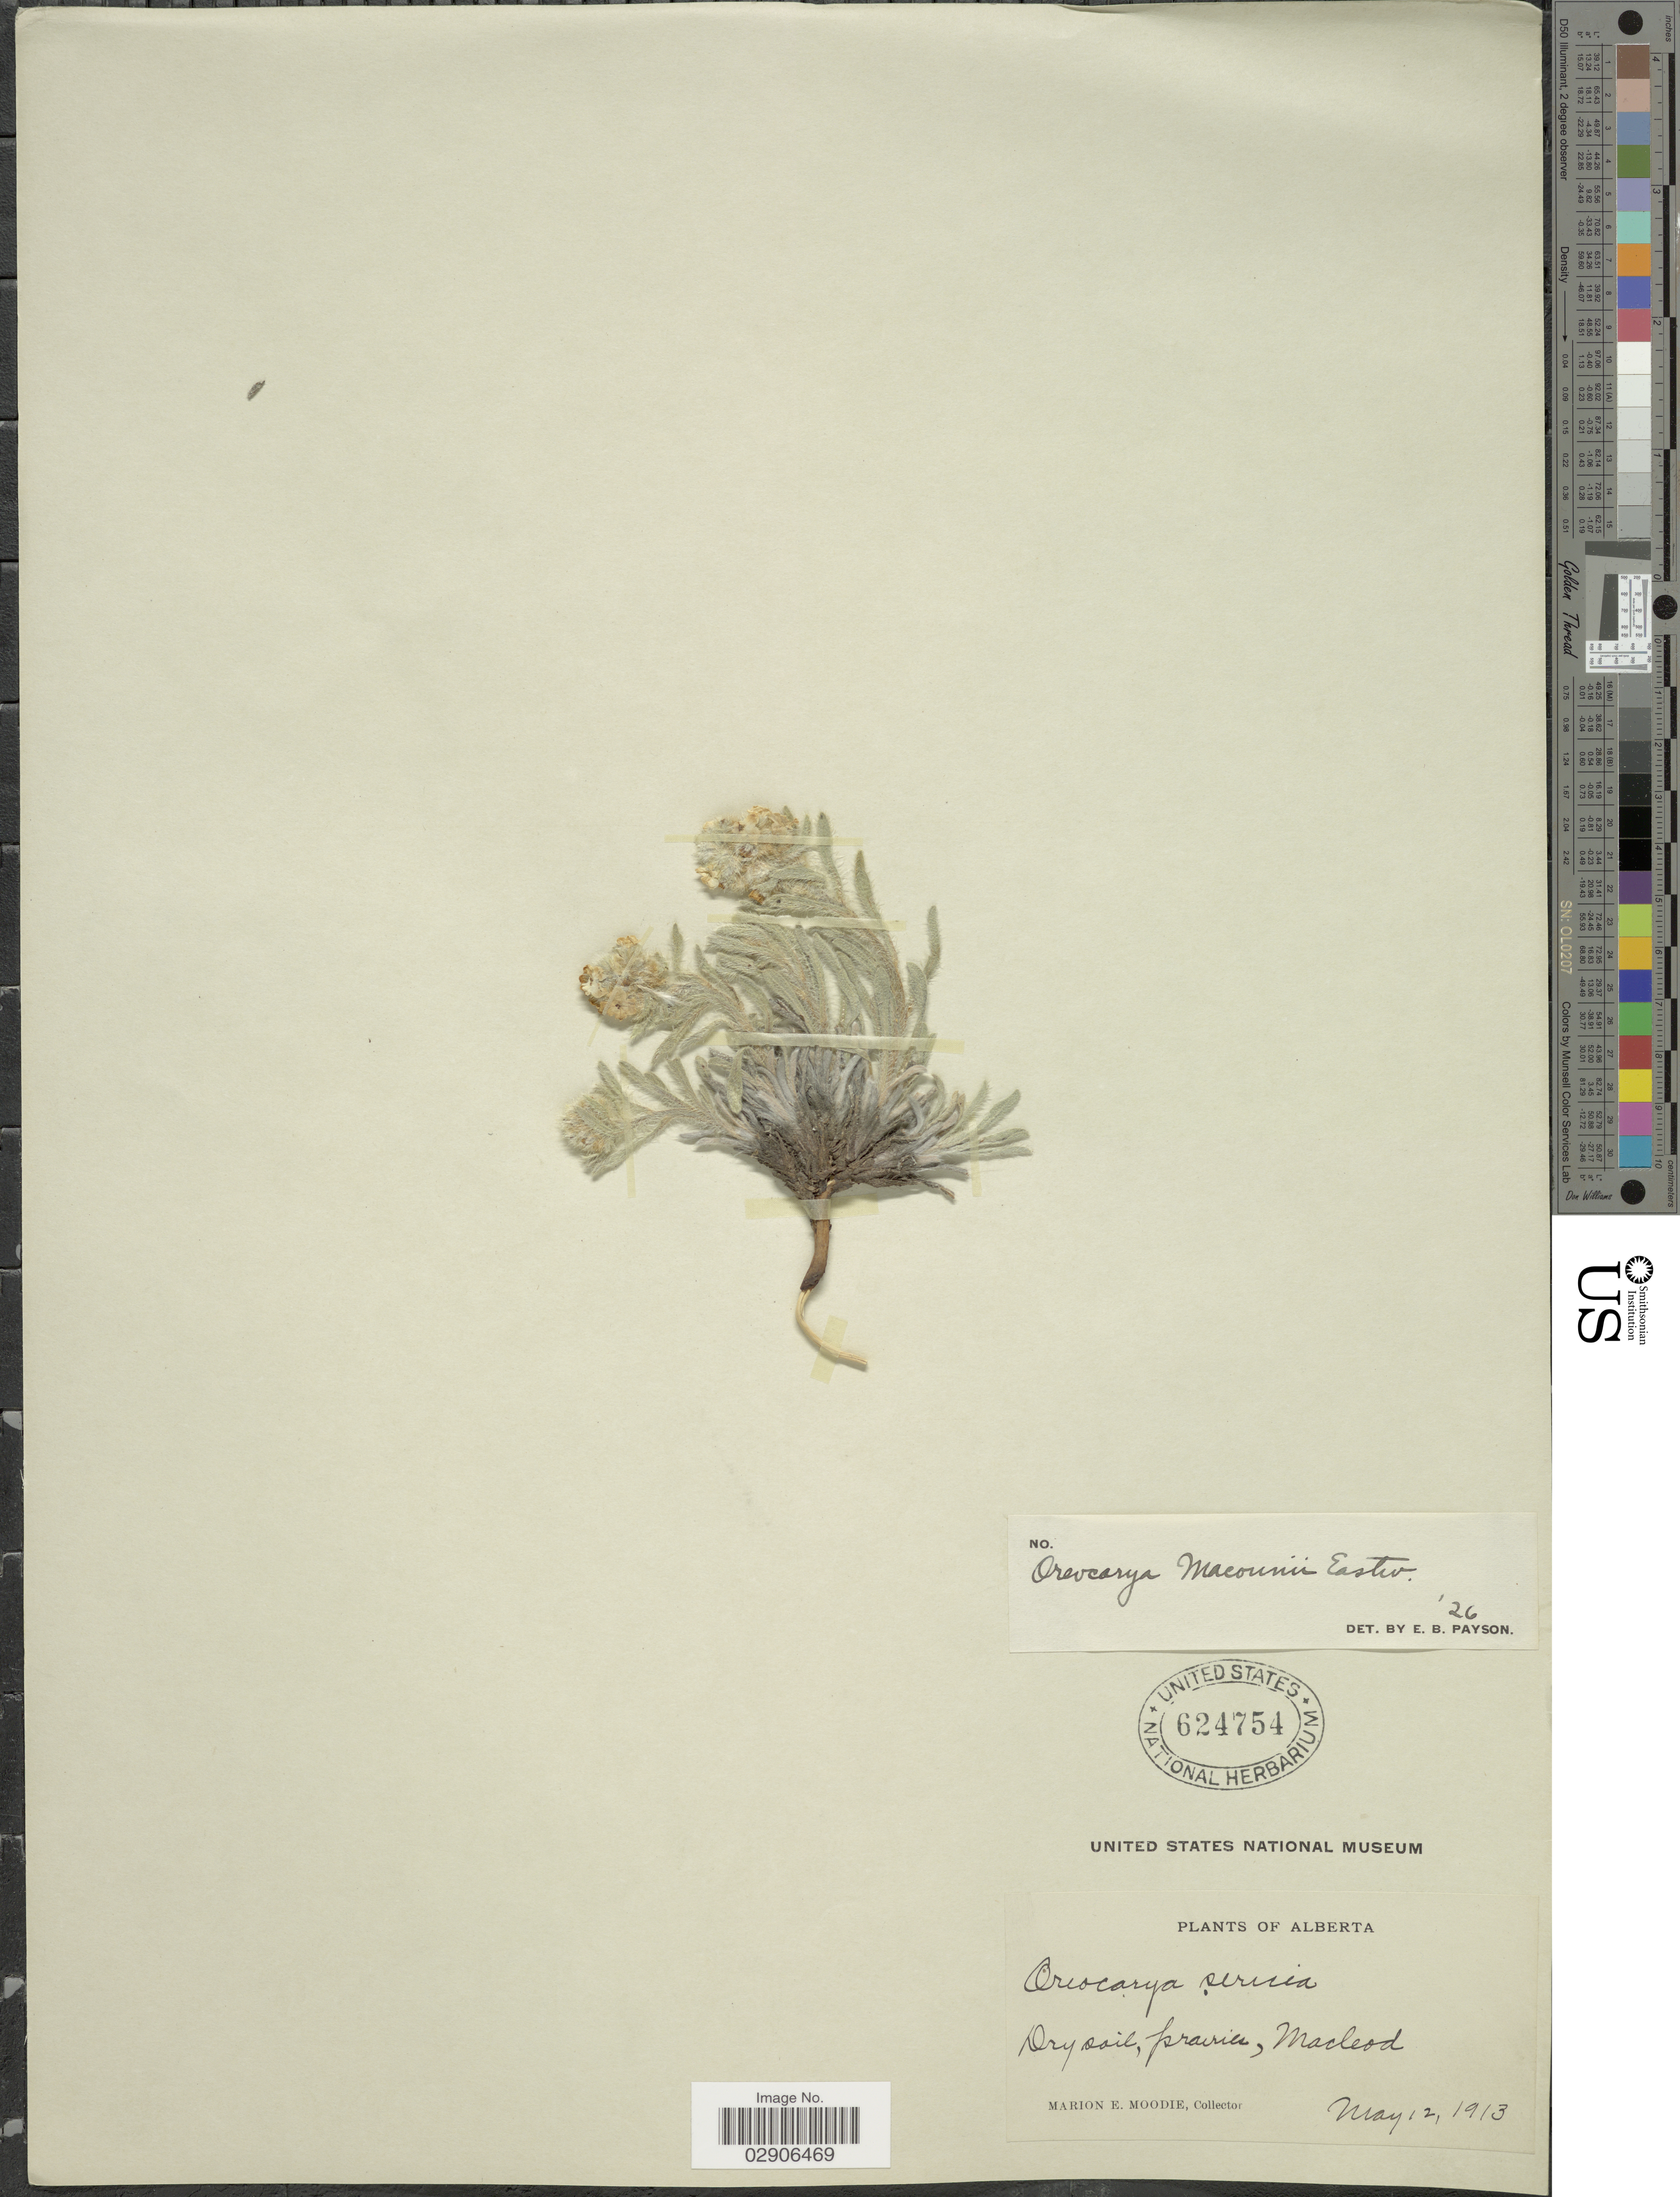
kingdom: Plantae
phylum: Tracheophyta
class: Magnoliopsida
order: Boraginales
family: Boraginaceae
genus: Oreocarya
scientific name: Oreocarya macounii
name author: Eastw.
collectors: M. E. Moodie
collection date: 1913-05-12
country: Canada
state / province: Alberta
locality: Dry soil, prairie, Macleod.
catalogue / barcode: US 624754